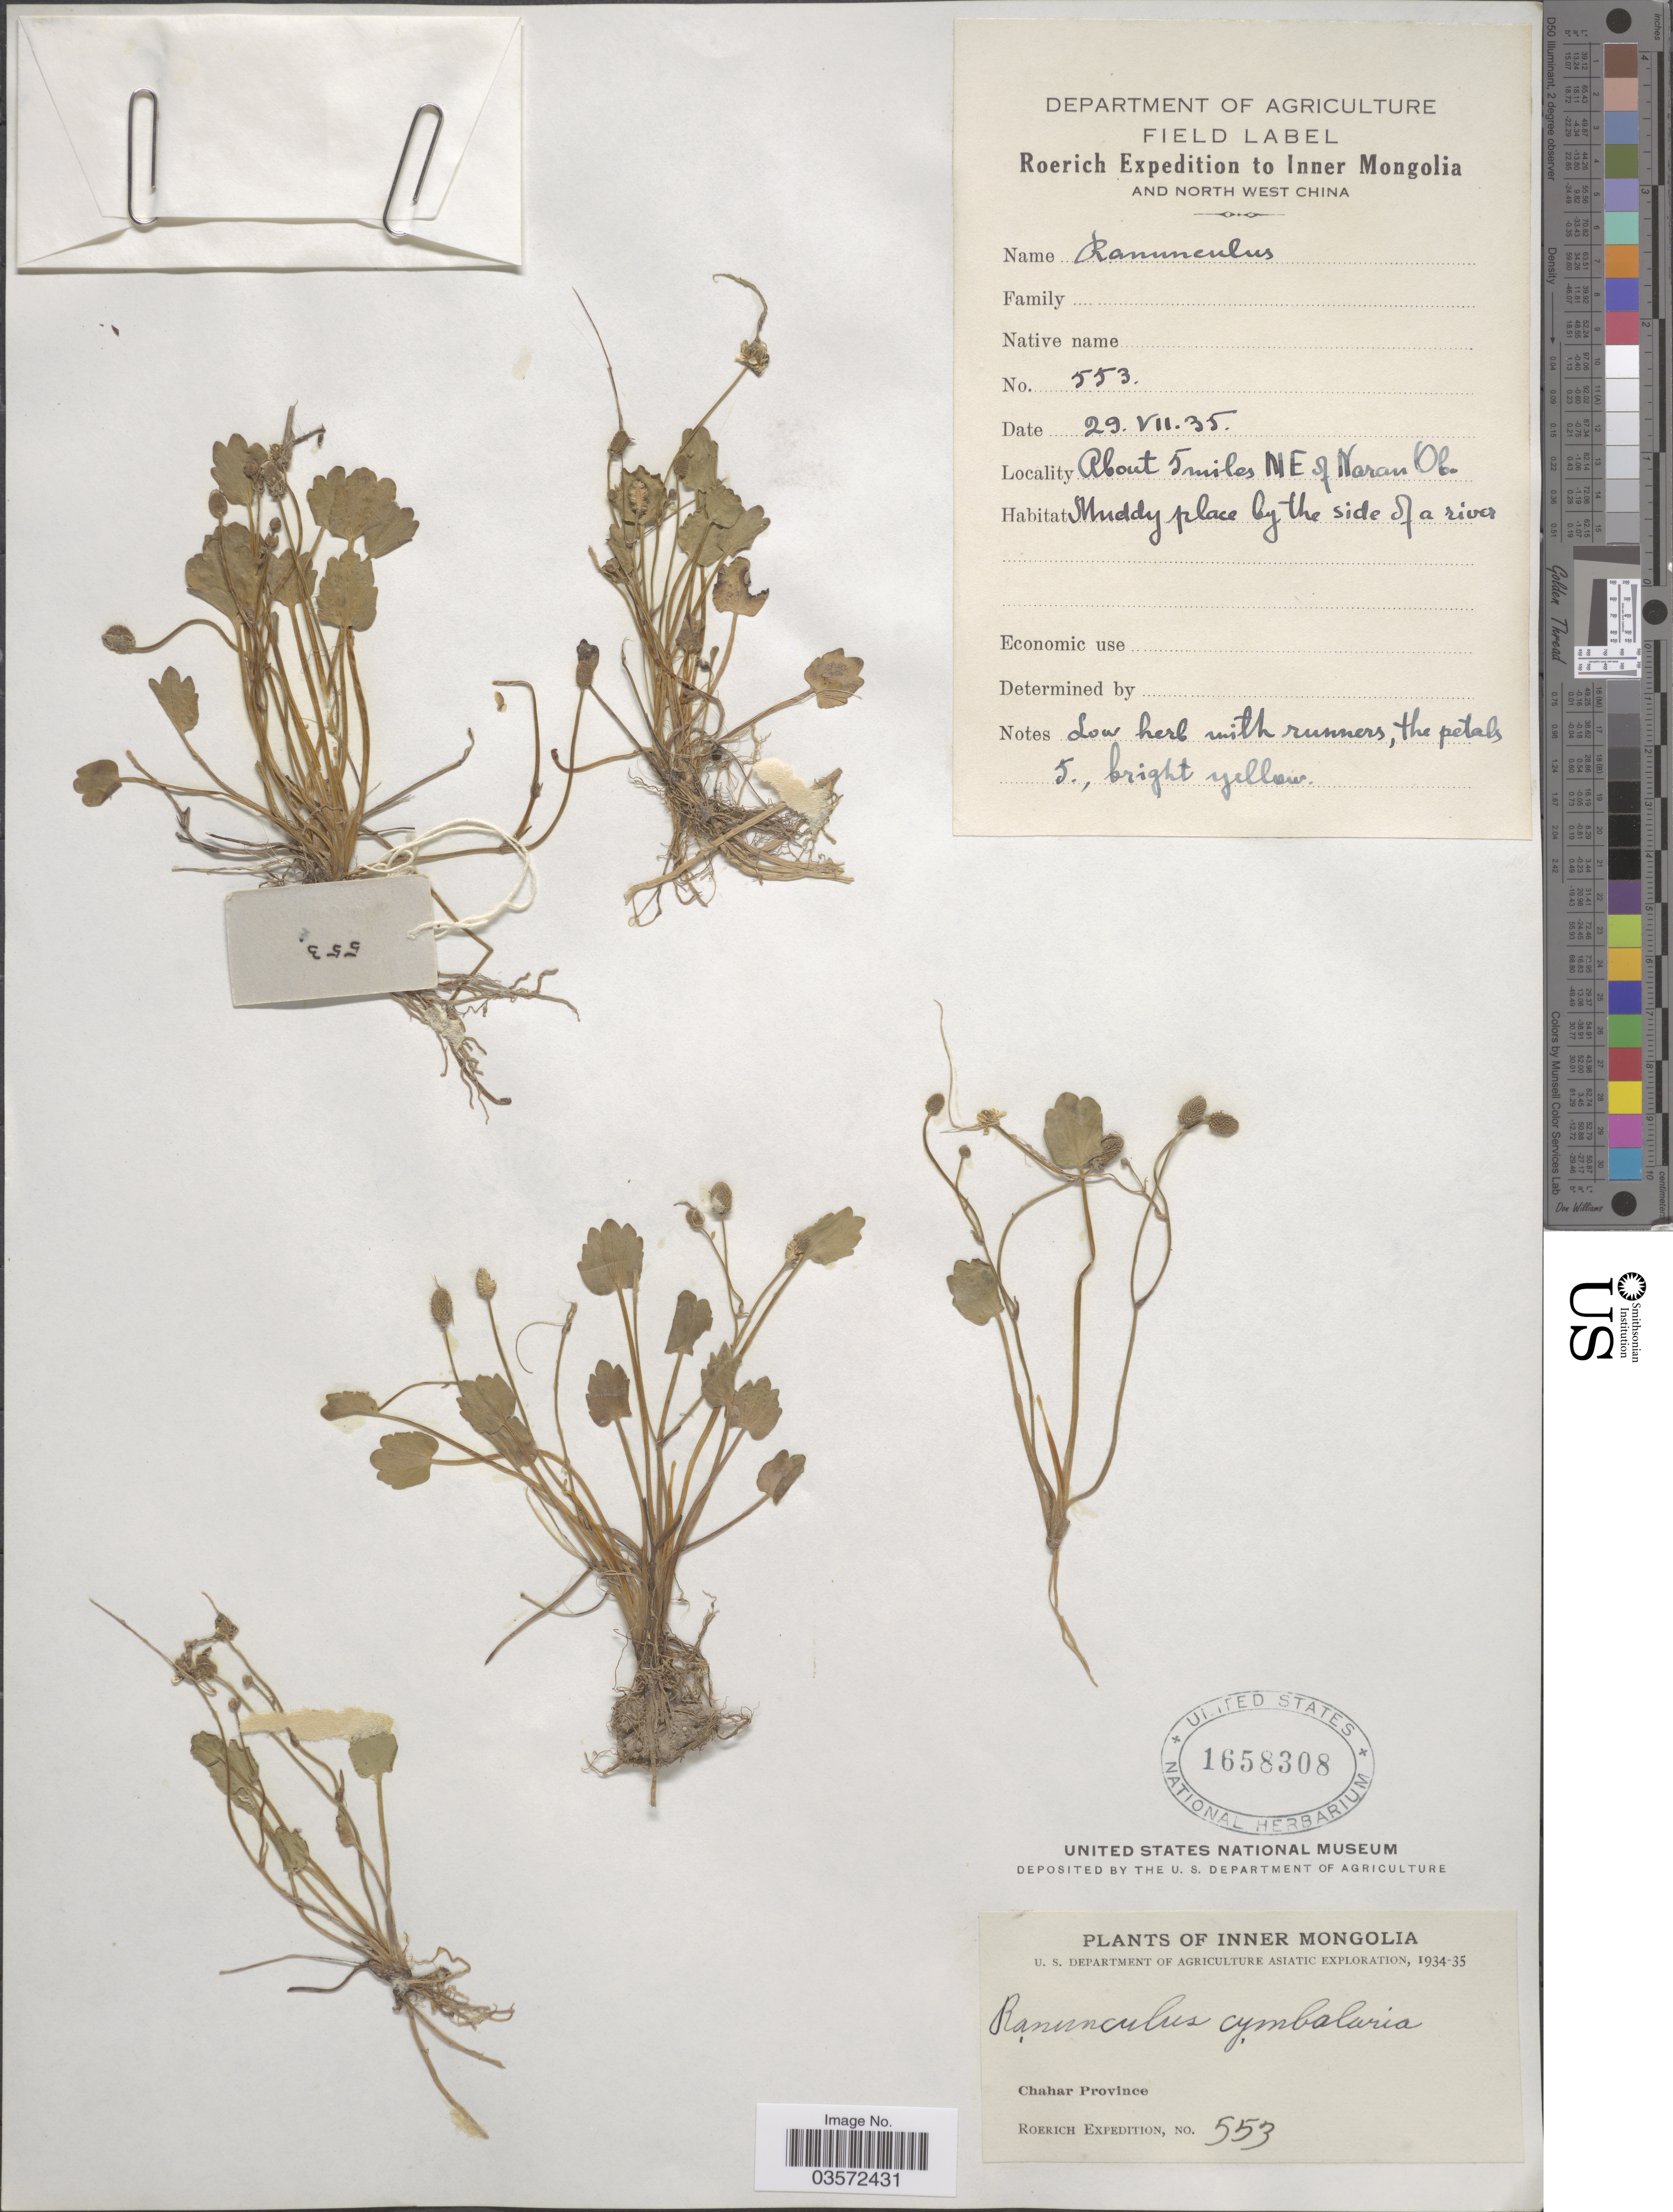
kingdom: Plantae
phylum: Tracheophyta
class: Magnoliopsida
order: Ranunculales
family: Ranunculaceae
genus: Halerpestes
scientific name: Halerpestes cymbalaria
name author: (Pursh) Greene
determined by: Strong, M. T., (US), Smithsonian Institution - National Museum of Natural History (UNITED STATES)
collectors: Roerich Expedition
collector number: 553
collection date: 1935-07-29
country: China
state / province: Nei Monggol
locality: Inner Mongolia and North West China. Chahar Province. About 5 miles NE of Naran Obo .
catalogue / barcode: US 1658308